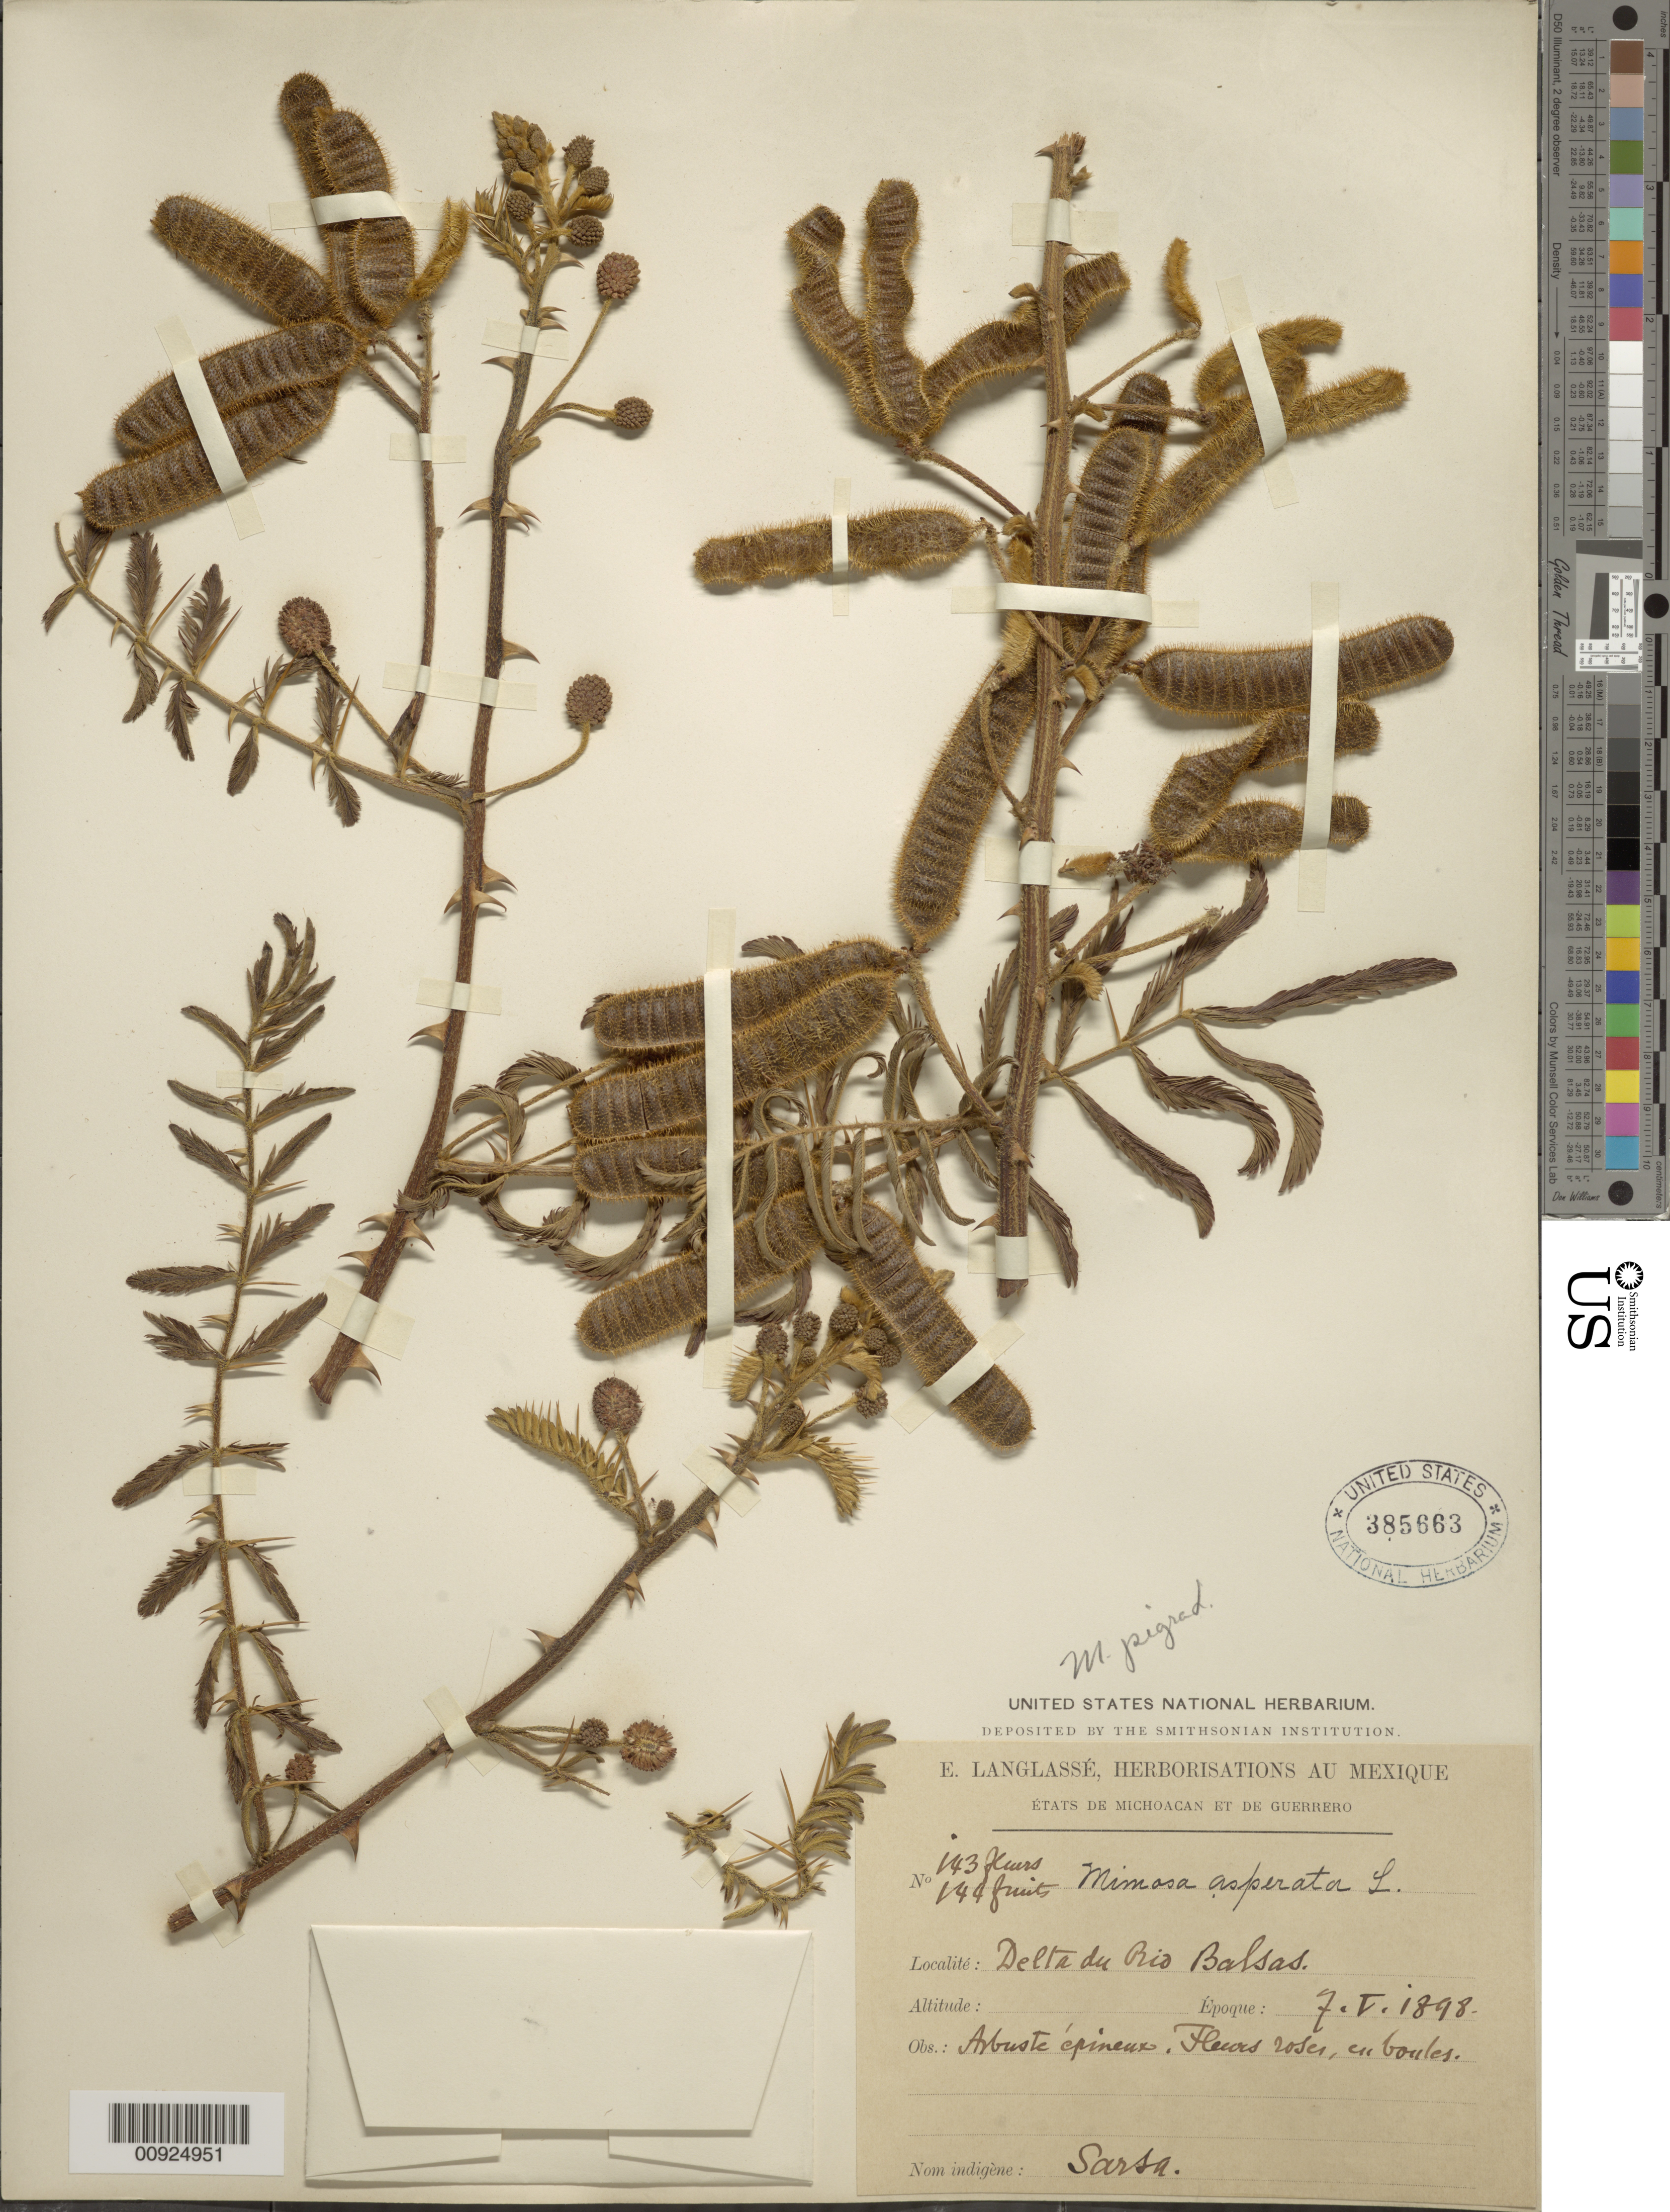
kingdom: Plantae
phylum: Tracheophyta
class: Magnoliopsida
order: Fabales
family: Fabaceae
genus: Mimosa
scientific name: Mimosa pigra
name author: L.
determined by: Strong, Mark T., (BOT), Smithsonian Institution - National Museum of Natural History (UNITED STATES)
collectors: E. Langlassé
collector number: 143 & 144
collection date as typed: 07 May 1898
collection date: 1898-05-07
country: Mexico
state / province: Guerrero / Michoacán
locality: Delta du Rio Balsas. États de Michoacán et de Guerrero.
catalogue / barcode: US 385663